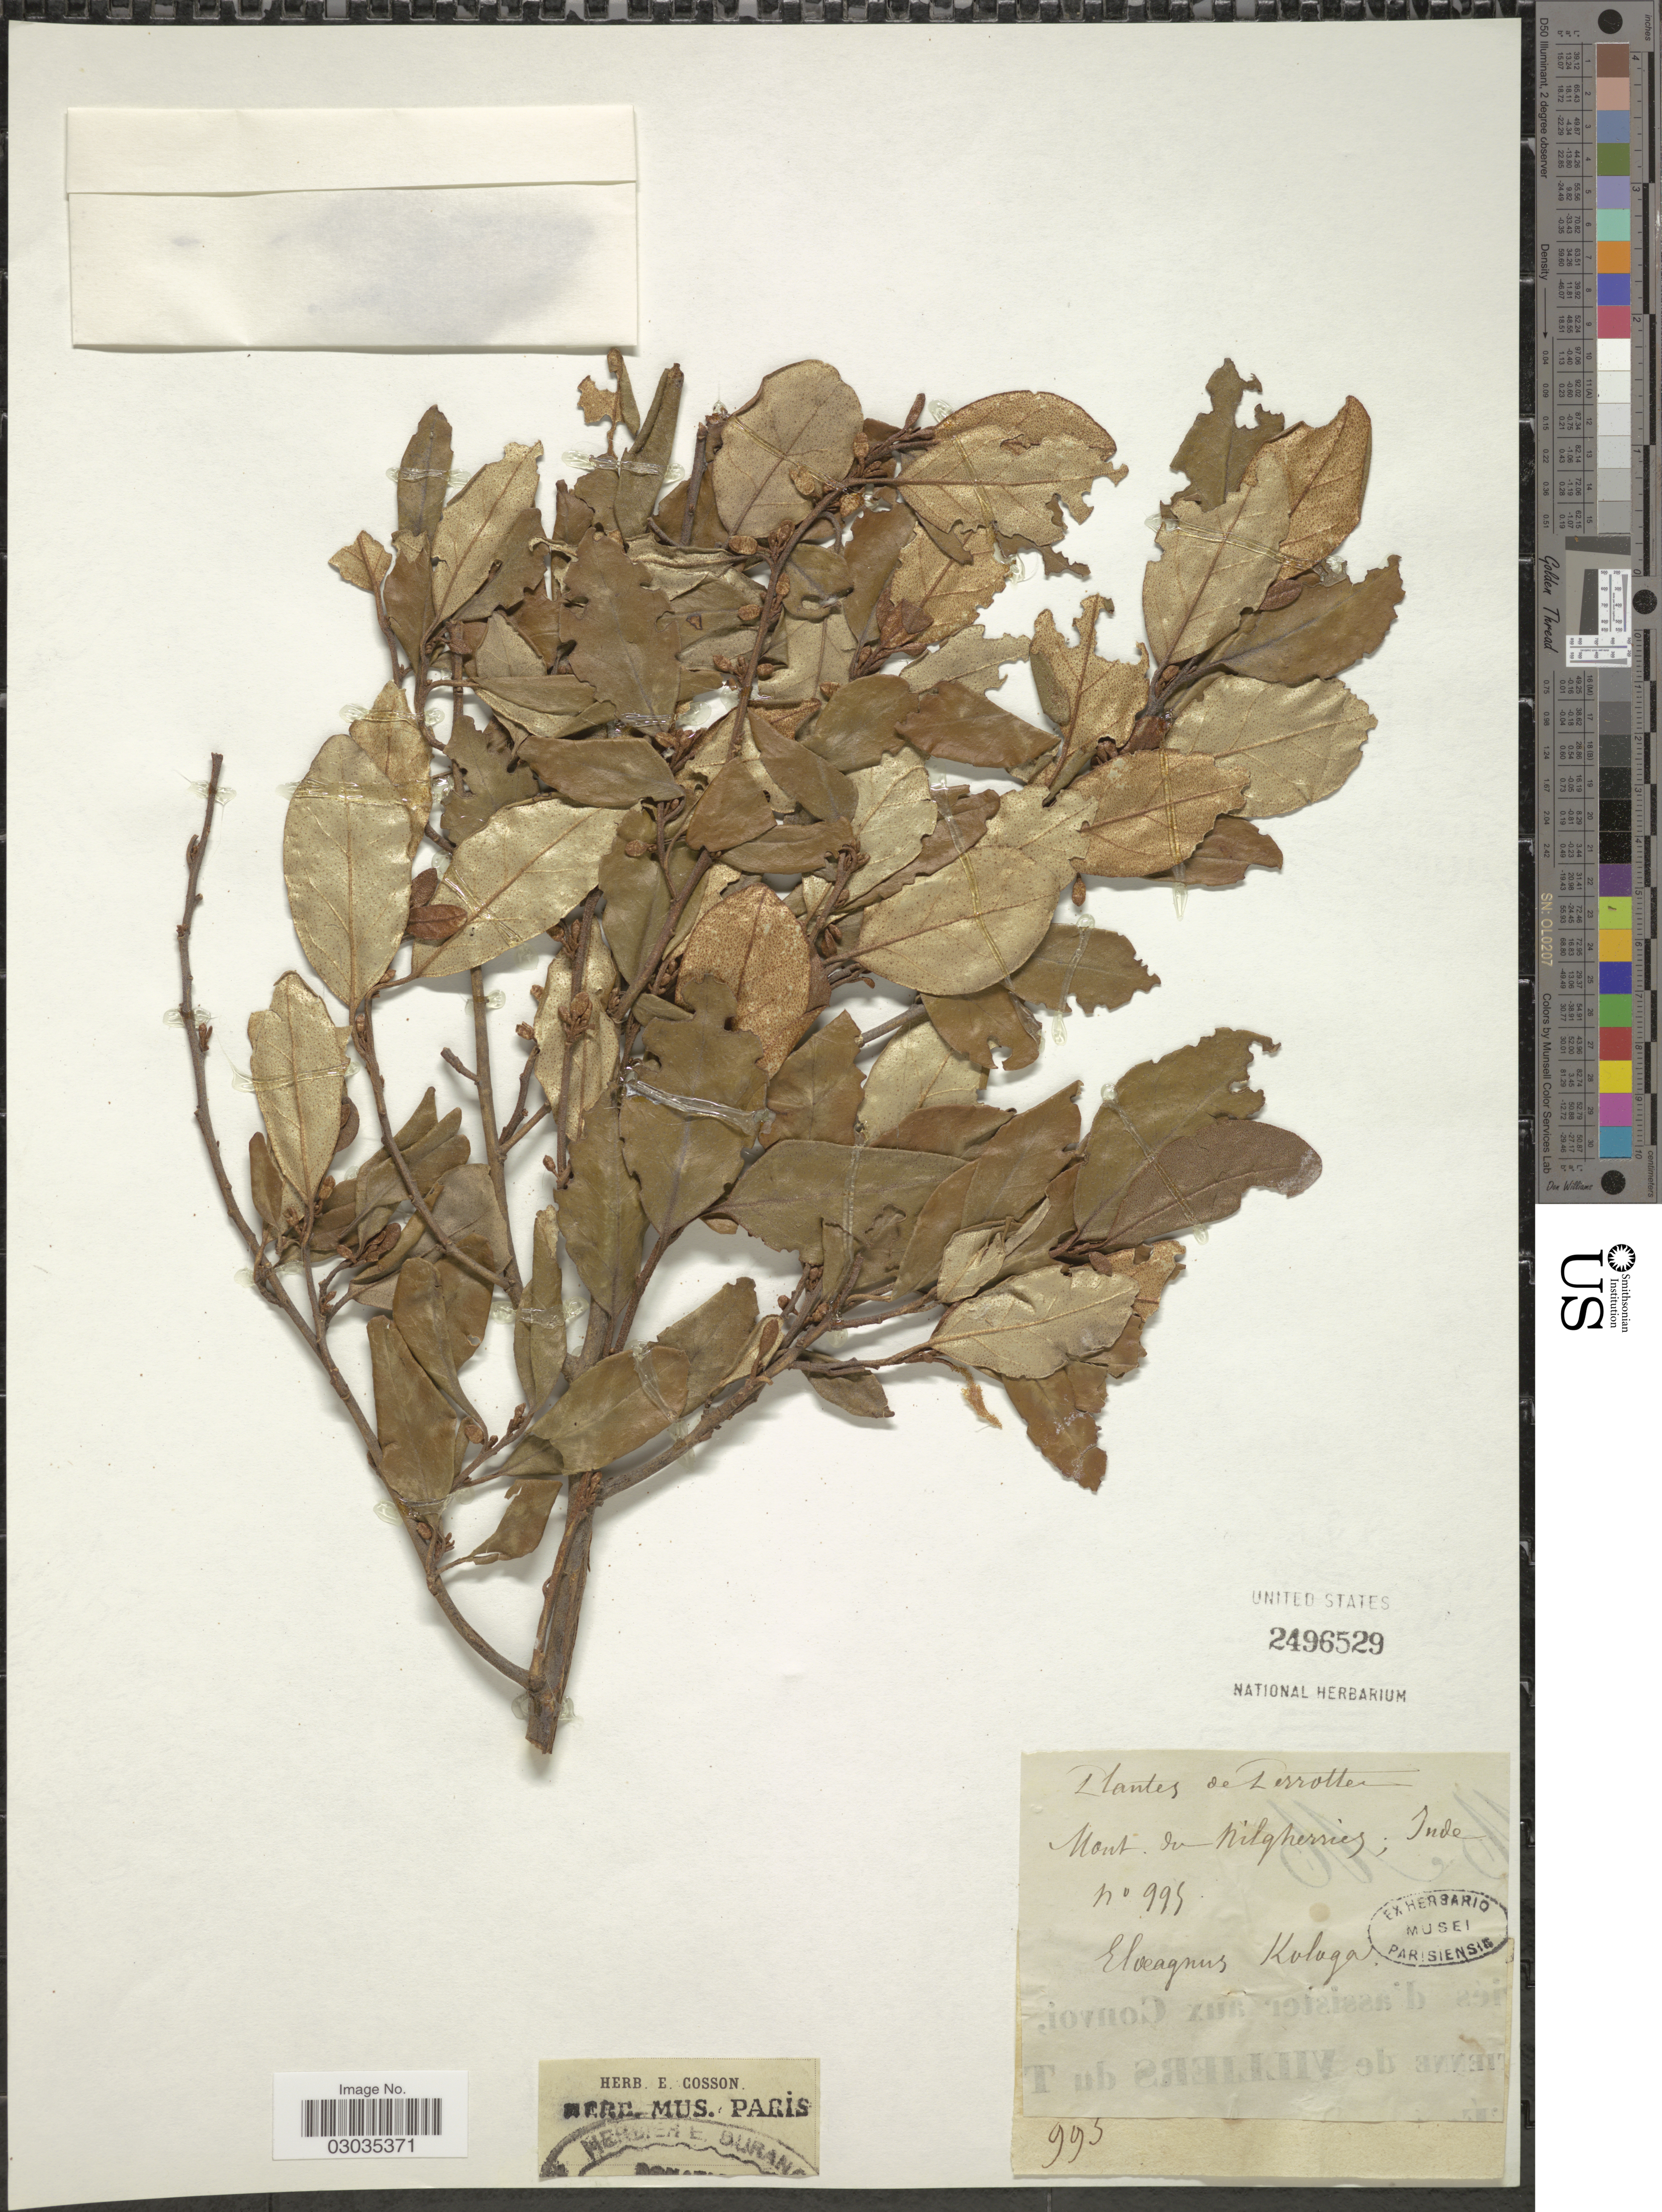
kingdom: Plantae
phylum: Tracheophyta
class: Magnoliopsida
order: Rosales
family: Elaeagnaceae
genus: Elaeagnus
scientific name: Elaeagnus kologa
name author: Schltdl.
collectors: ex herb. E. Cosson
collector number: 995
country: India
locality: Terrotter [interpreted]. Mont du Nilgherries.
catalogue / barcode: US 2496529